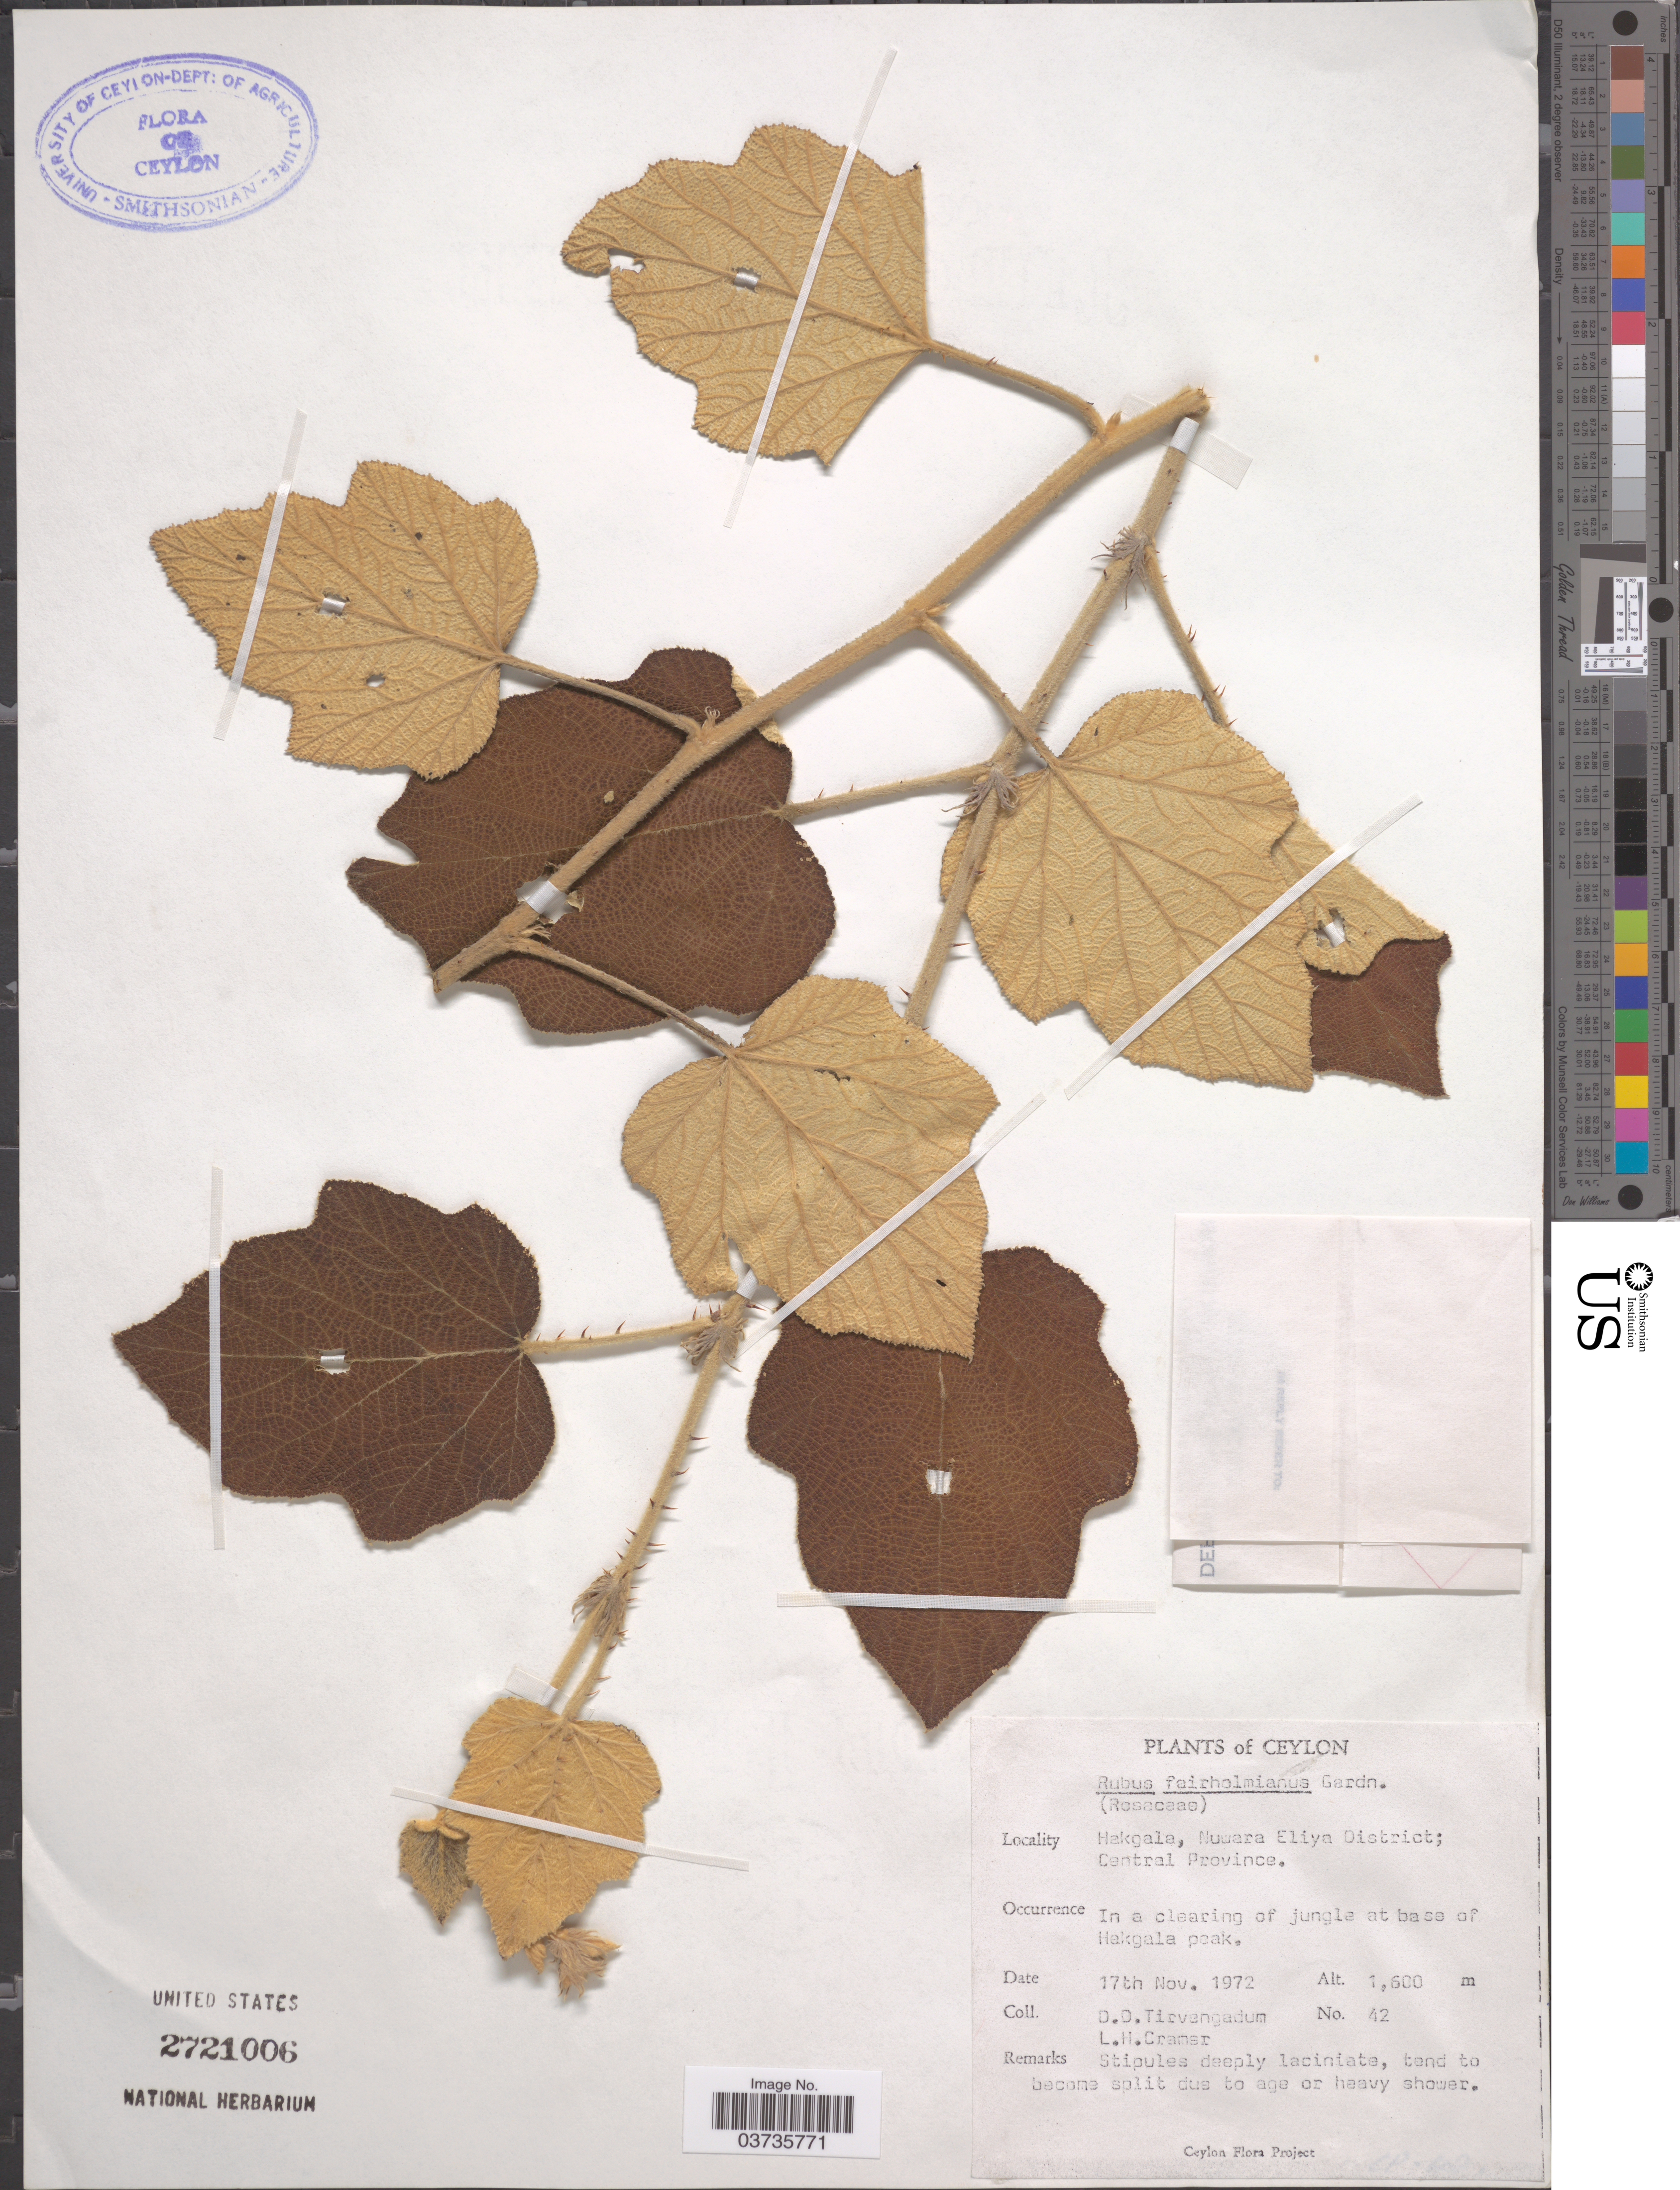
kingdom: Plantae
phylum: Tracheophyta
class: Magnoliopsida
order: Rosales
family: Rosaceae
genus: Rubus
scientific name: Rubus fairholmianus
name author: Gardner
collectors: D. Tirvengadum & L. H. Cramer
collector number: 42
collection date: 1972-11-17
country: Sri Lanka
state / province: Central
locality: Ceylon. Hakgala, Nuwara Eliya District. In a clearing of jungle at base of Hakgala peak.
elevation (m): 1600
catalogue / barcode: US 2721006